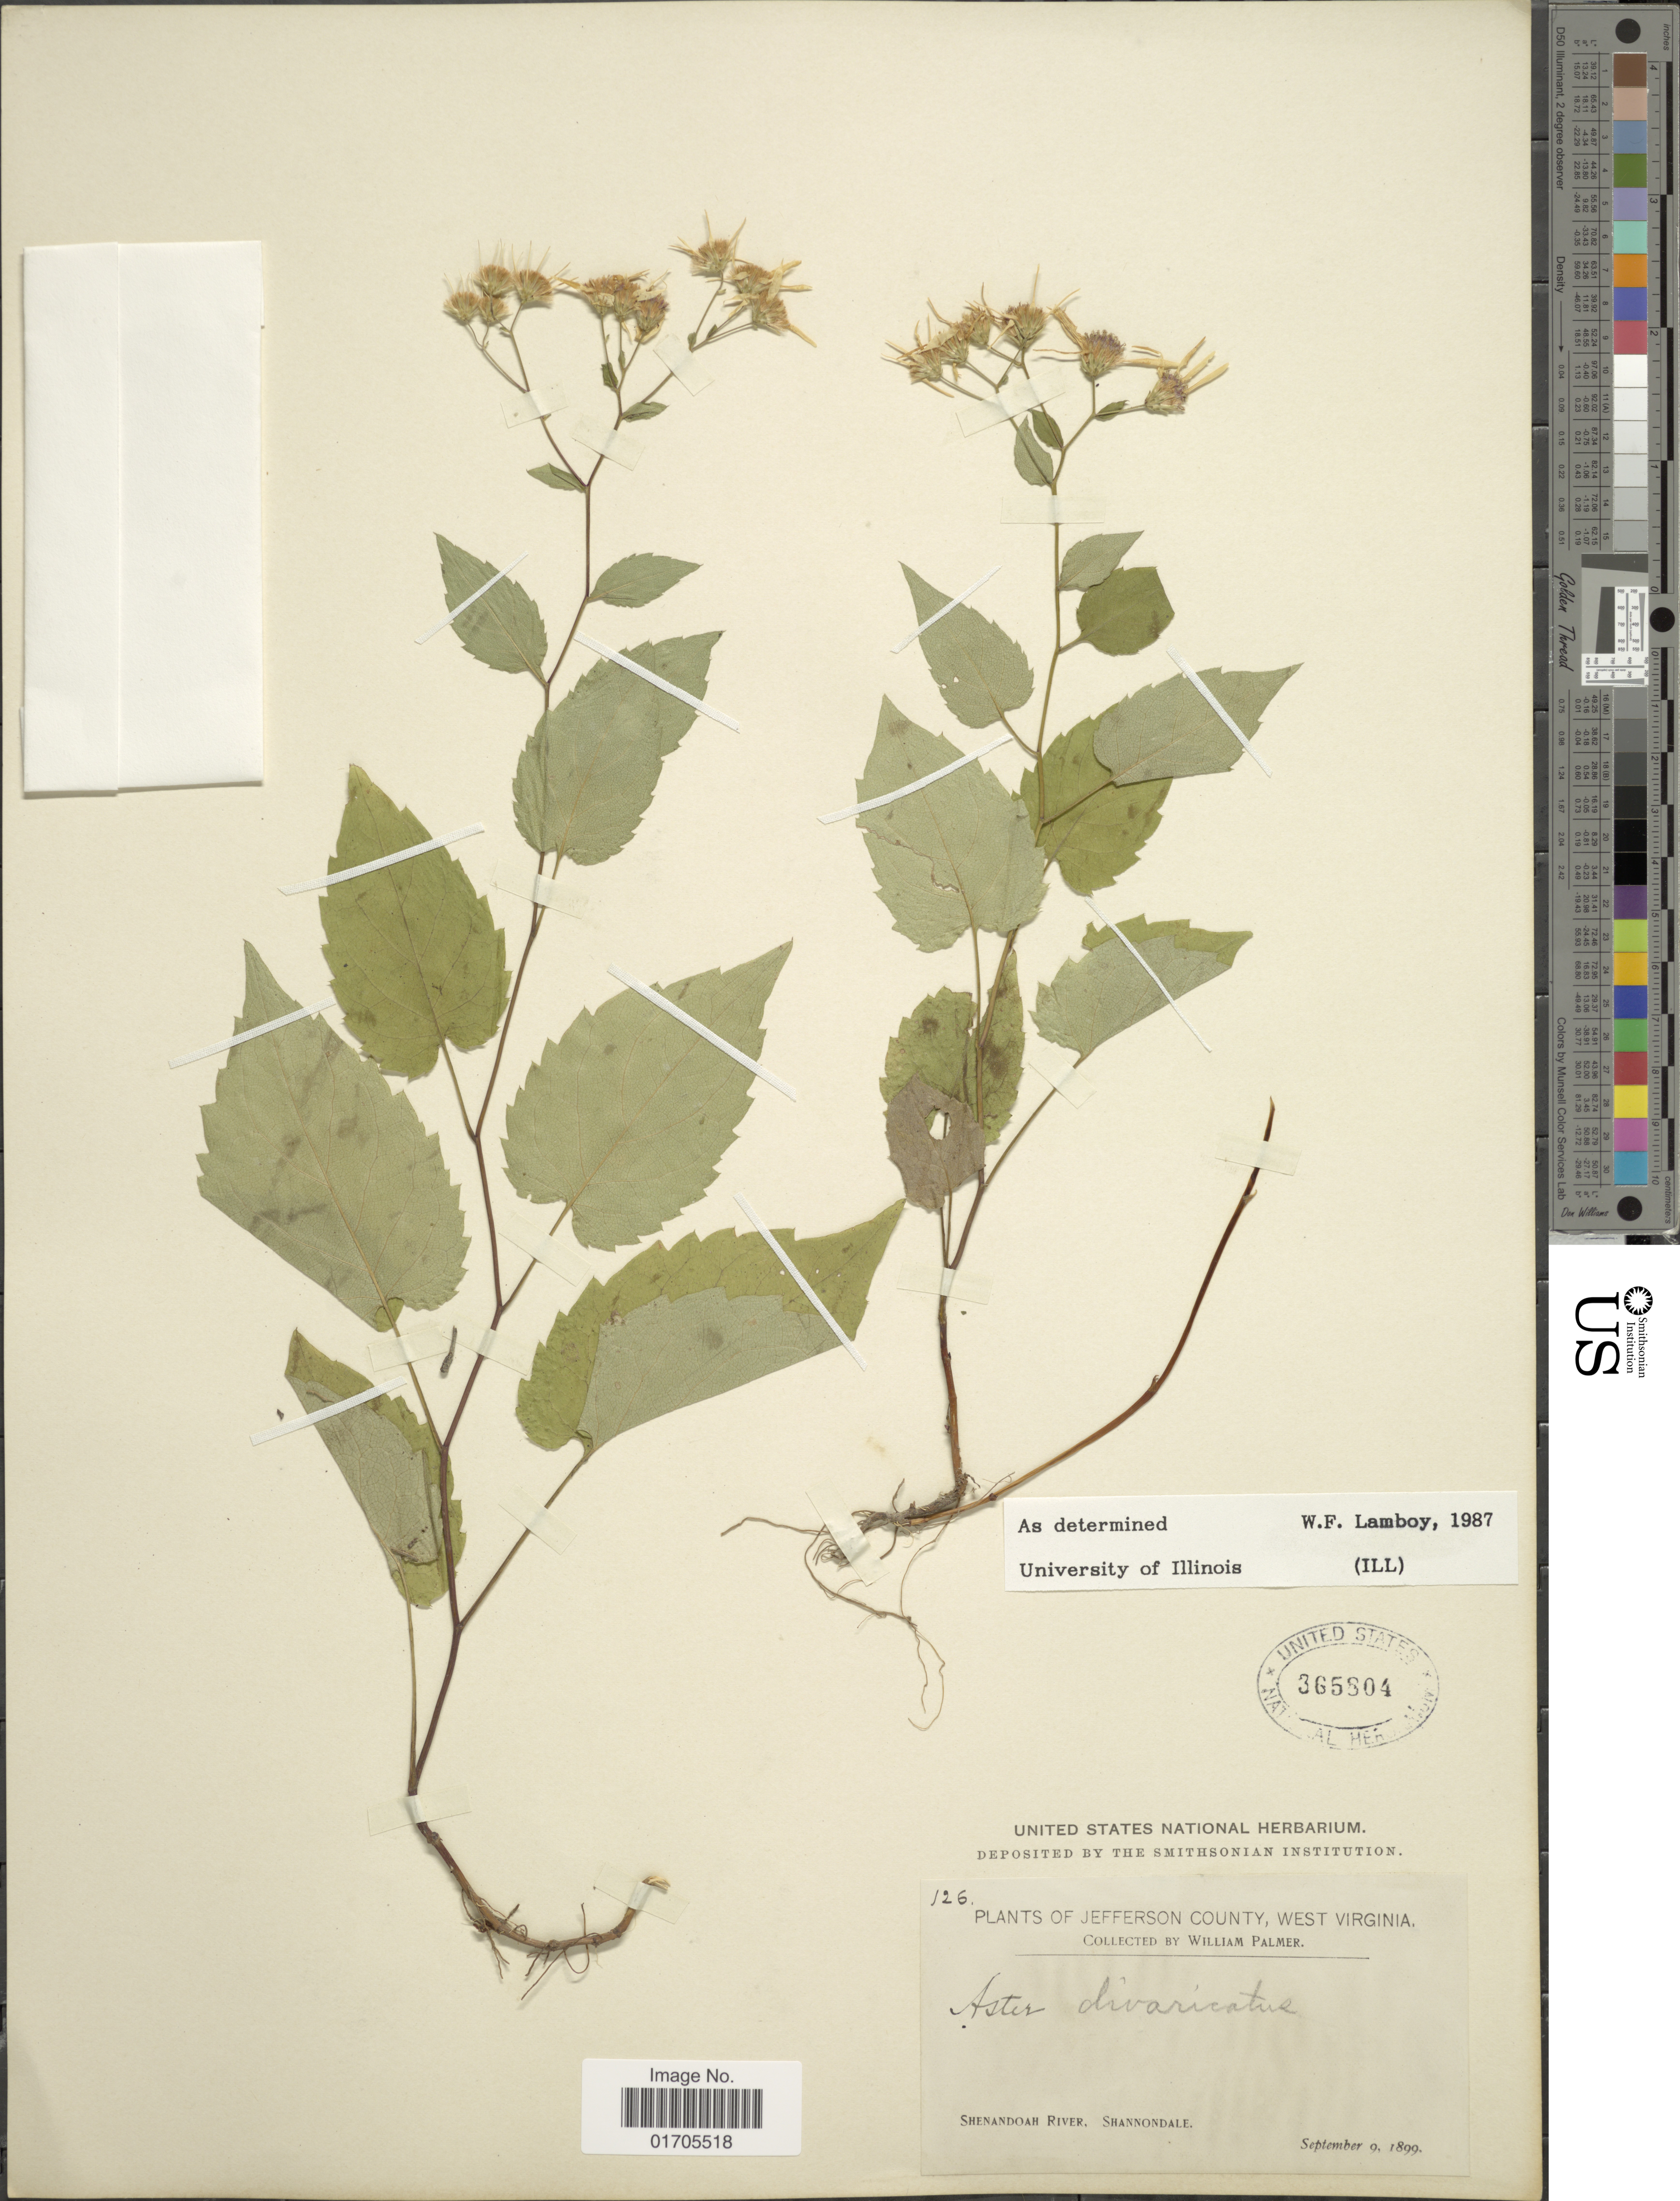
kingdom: Plantae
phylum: Tracheophyta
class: Magnoliopsida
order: Asterales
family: Asteraceae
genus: Eurybia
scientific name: Eurybia divaricata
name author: (L.) G.L. Nesom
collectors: W. Palmer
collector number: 126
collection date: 1899-09-09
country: United States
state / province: West Virginia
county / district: Jefferson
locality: Jefferson County, West Virginia. Shenandoah River, Shannondale.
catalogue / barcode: US 365804